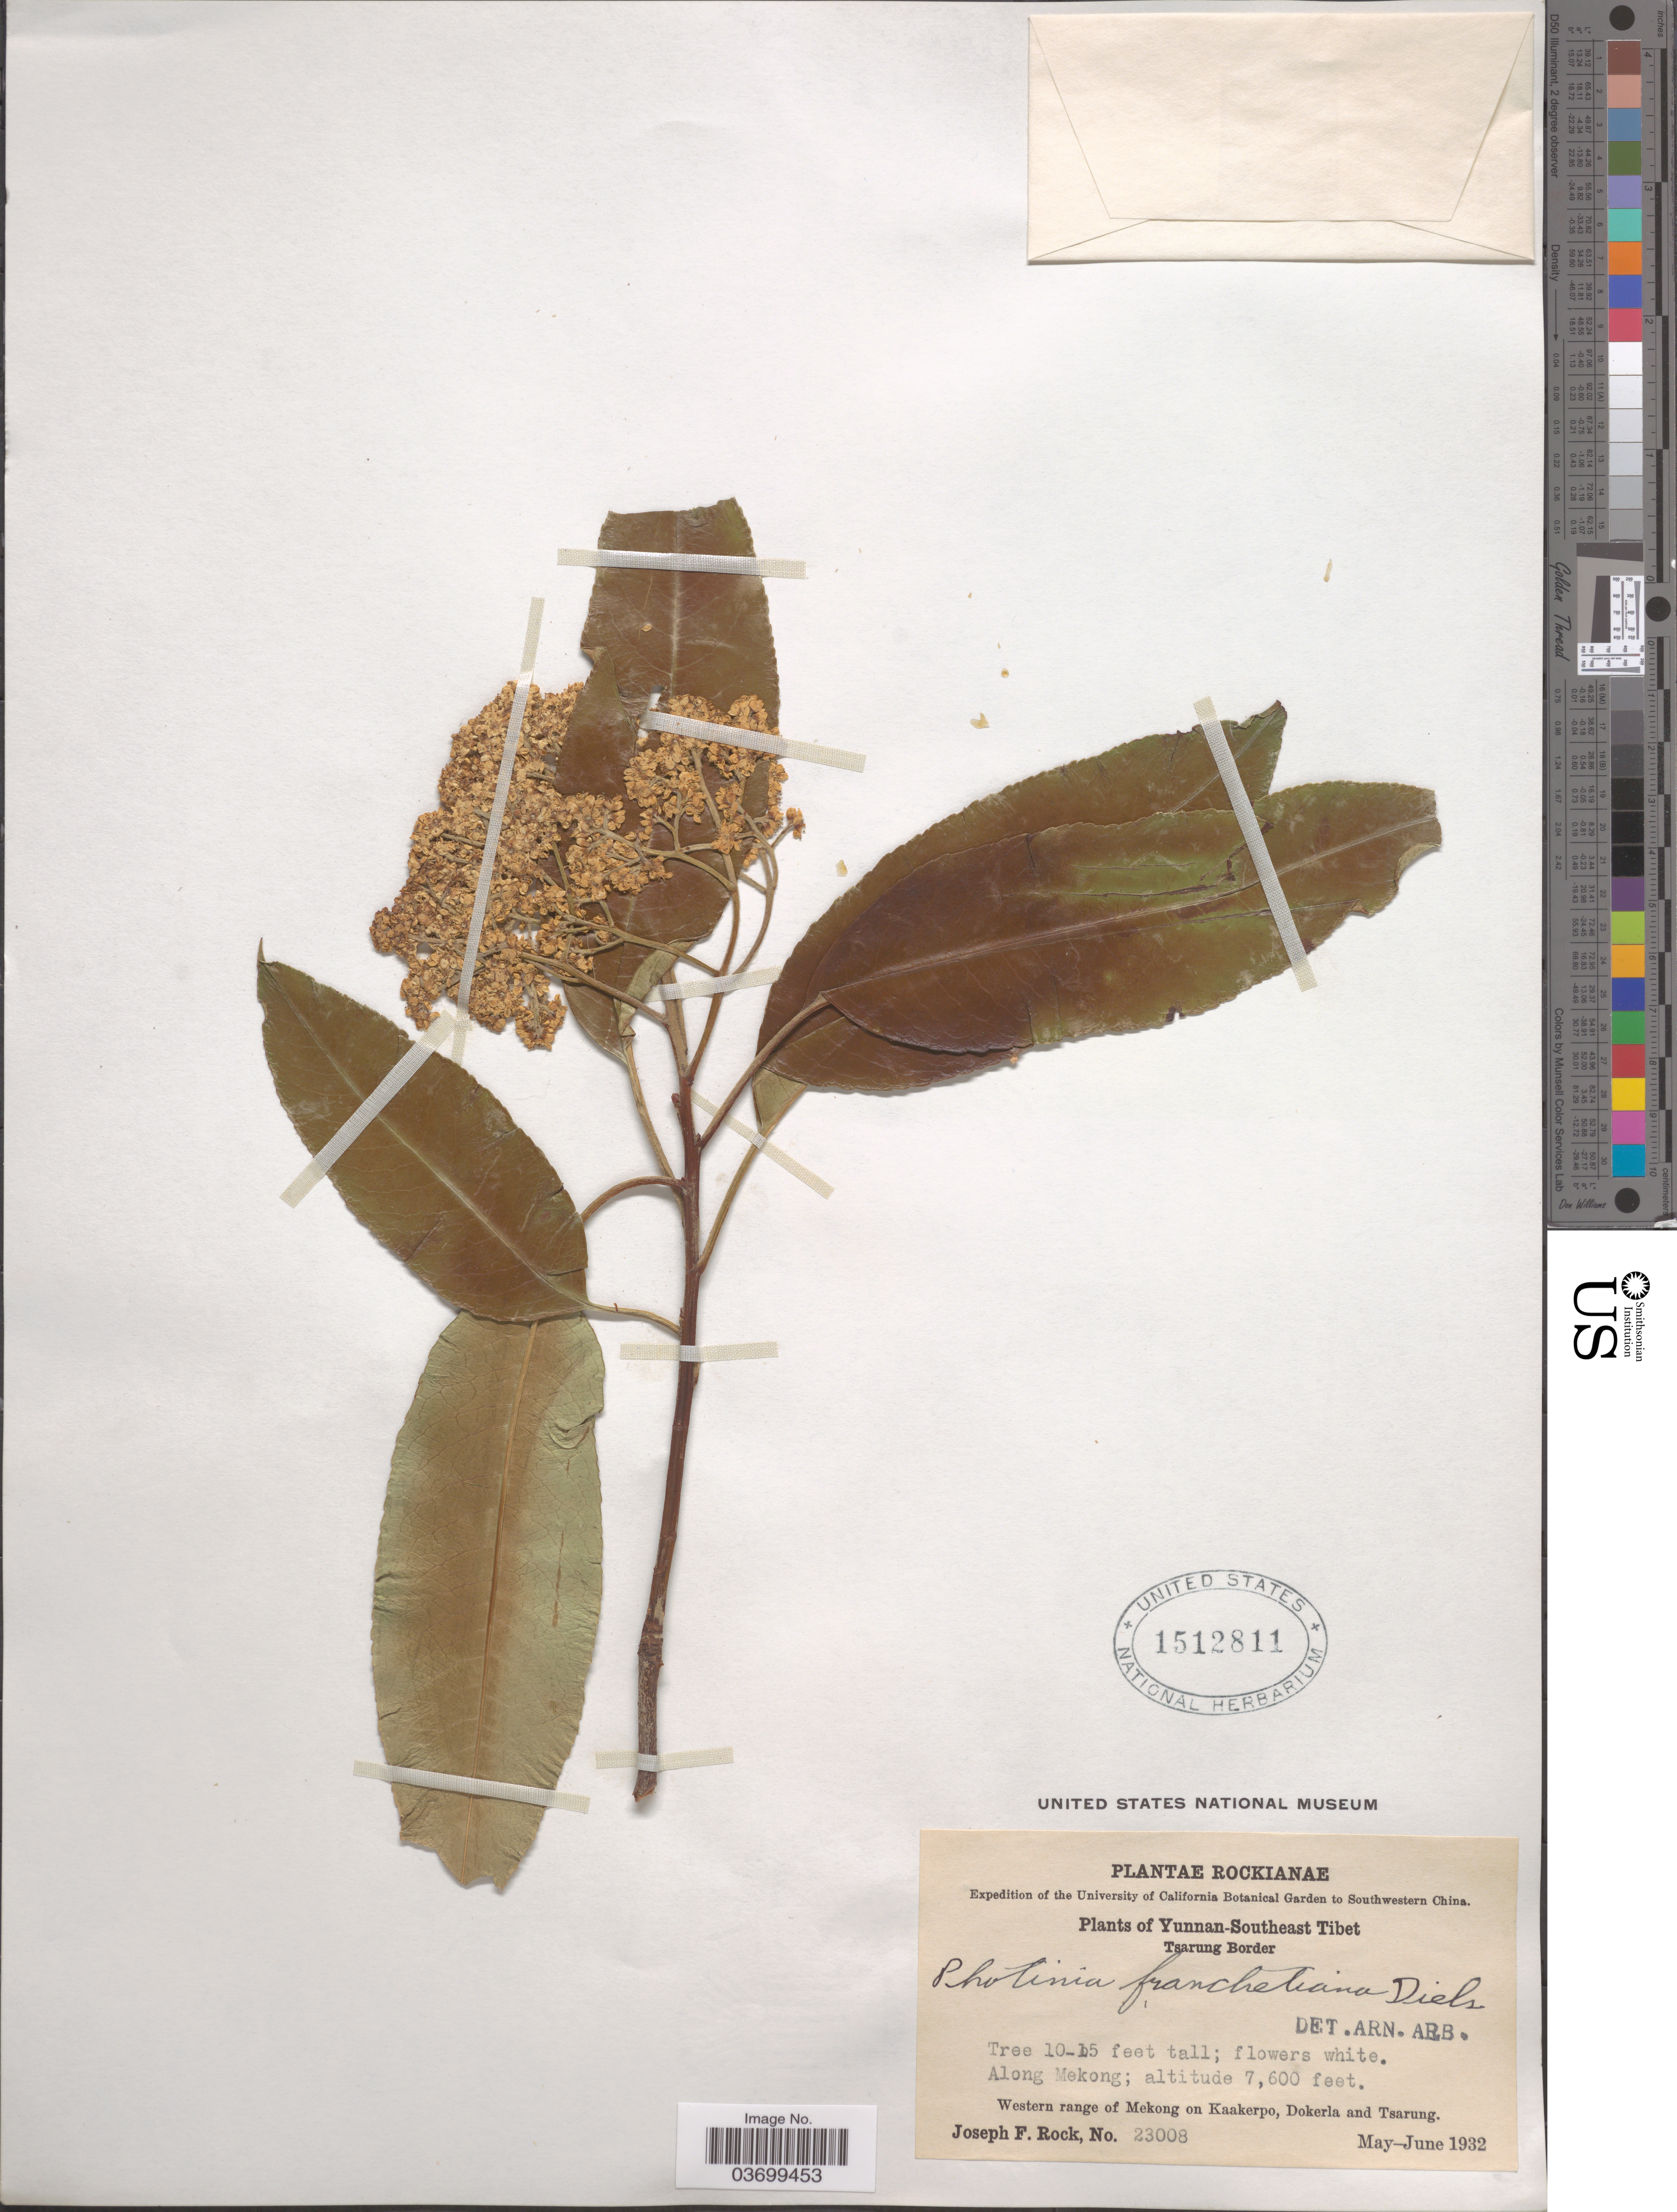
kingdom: Plantae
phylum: Tracheophyta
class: Magnoliopsida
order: Rosales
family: Rosaceae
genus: Photinia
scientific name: Photinia franchetiana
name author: Diels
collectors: J. F. Rock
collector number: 23008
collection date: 1932-05/1932-06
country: China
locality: Southwestern China. Yunnan-Southeast Tibet. Tsarung Border. Along Mekong. Western range of Mekong on Kaakerpo, Dokerla and Tsarung.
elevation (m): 2316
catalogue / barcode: US 1512811